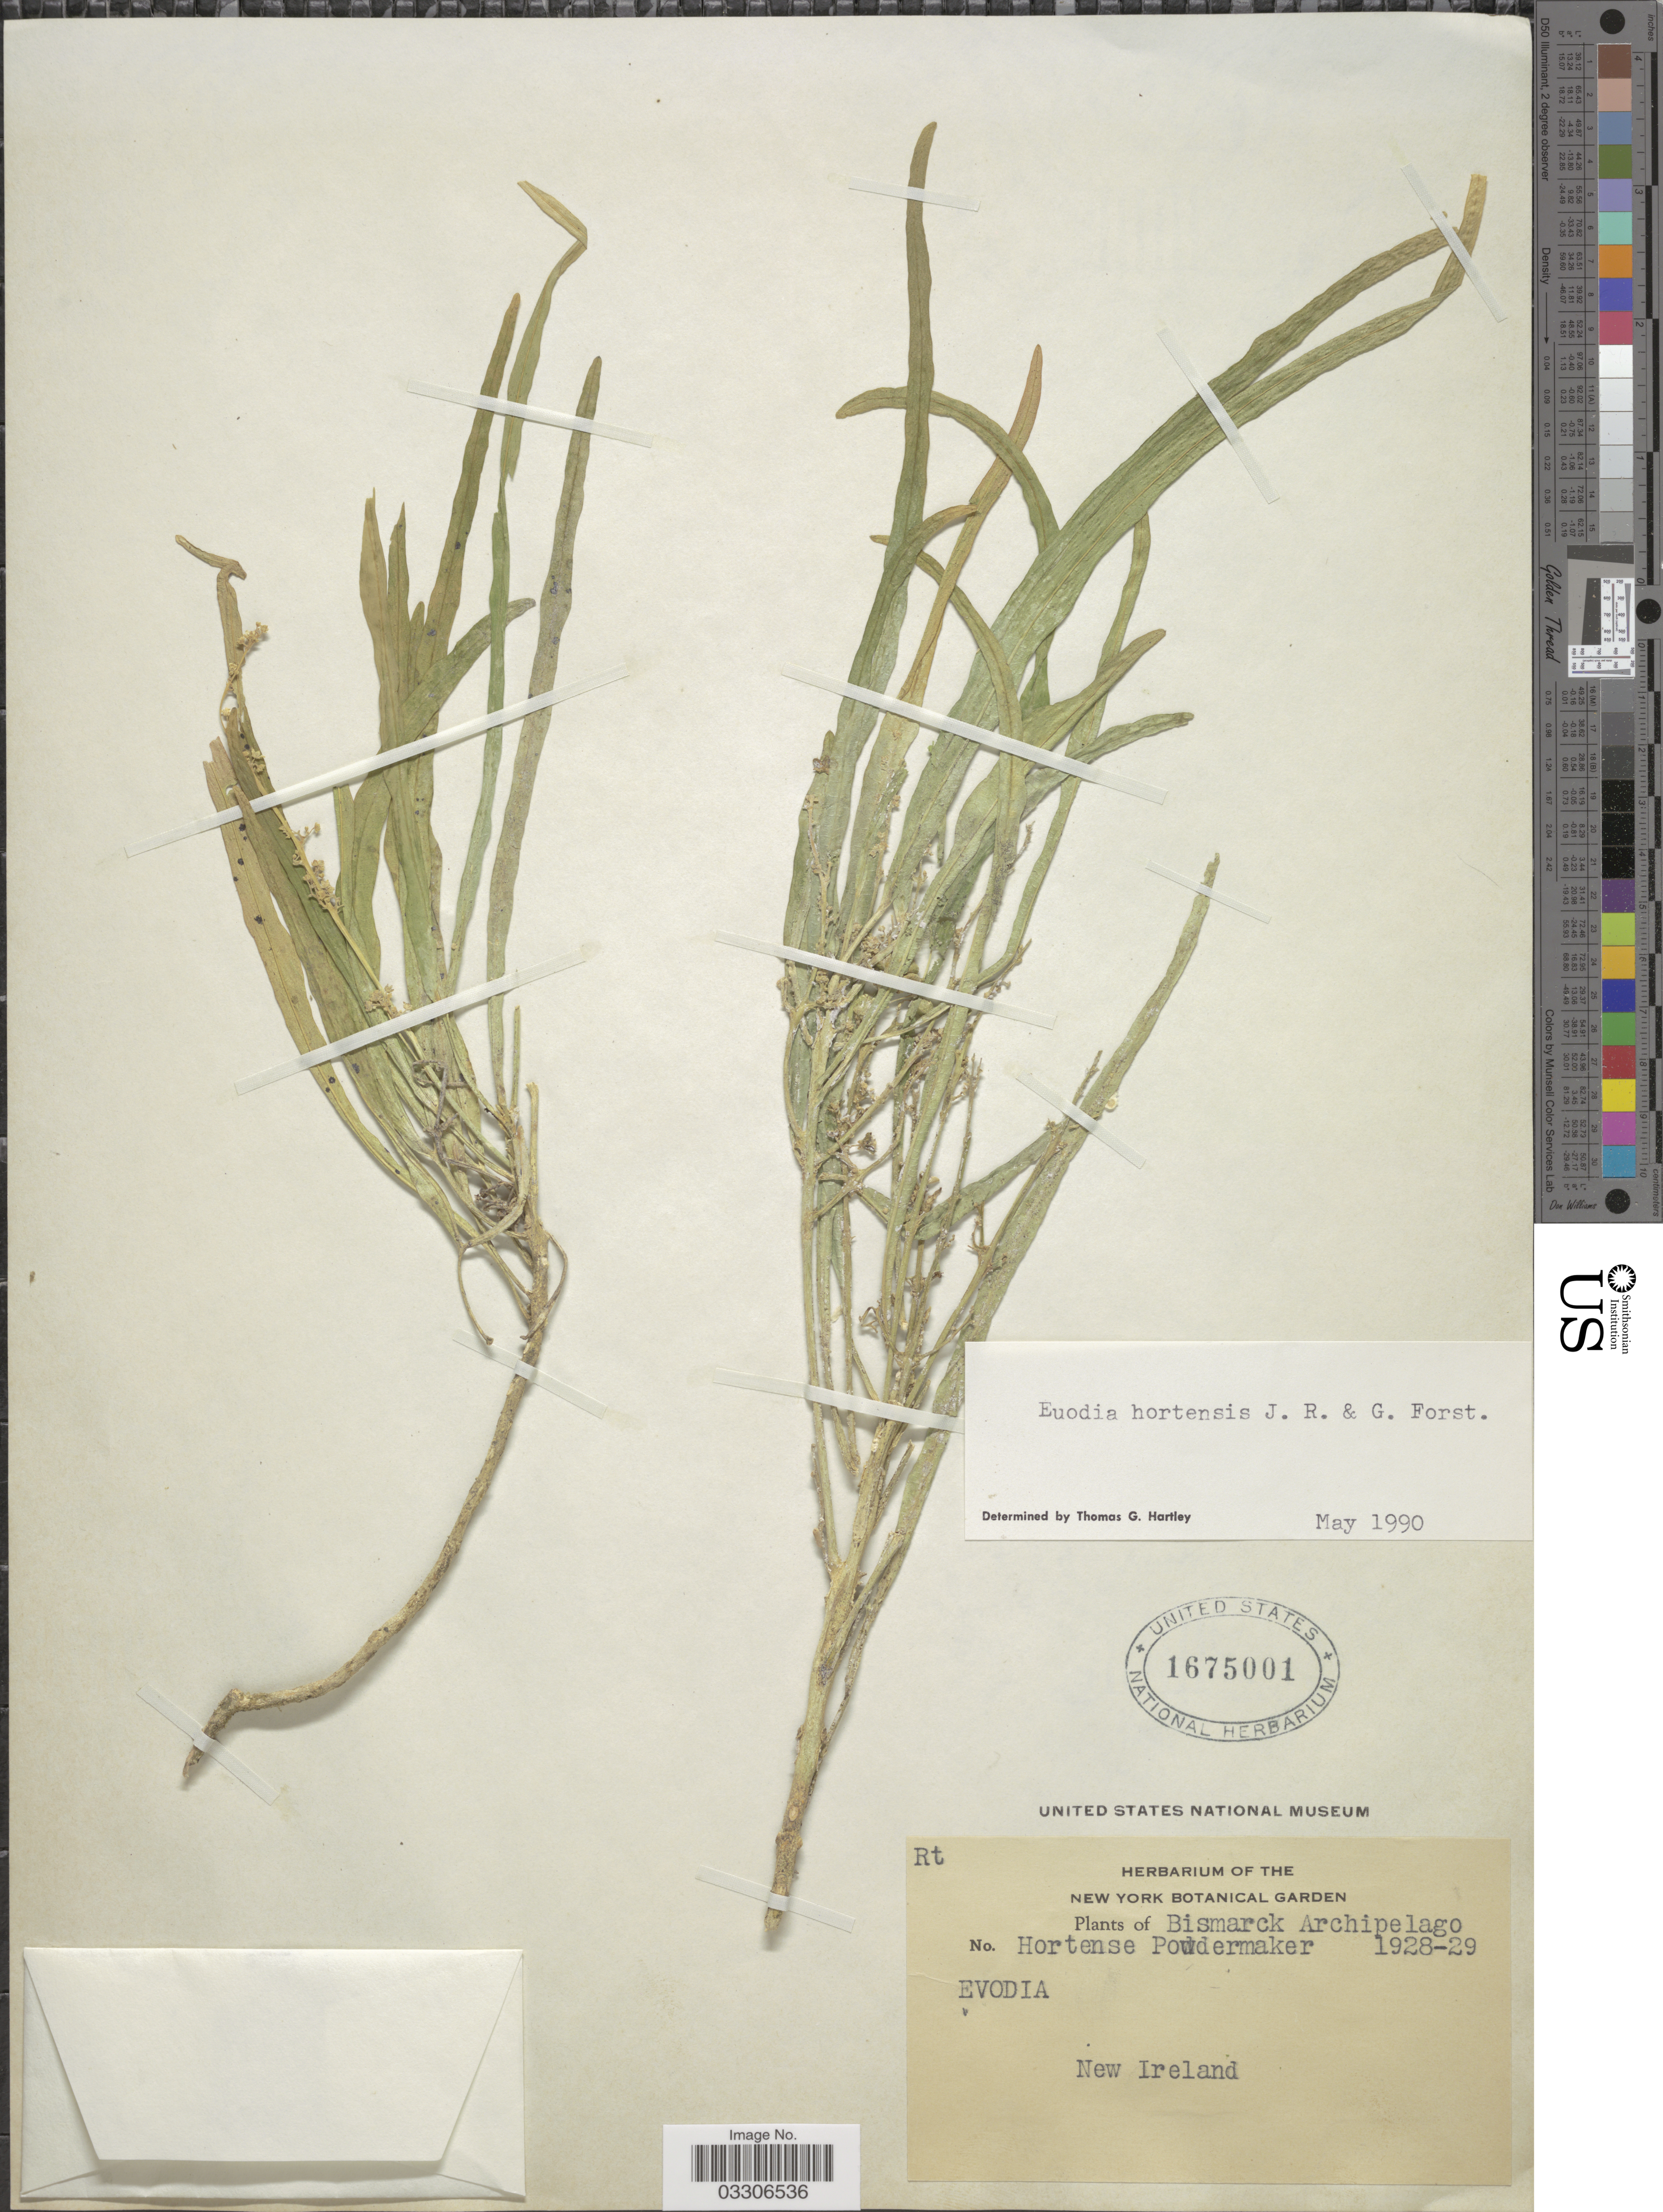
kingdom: Plantae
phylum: Tracheophyta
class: Magnoliopsida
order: Sapindales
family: Rutaceae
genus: Euodia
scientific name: Euodia hortensis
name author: J.R. Forst. & G. Forst.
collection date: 1928/1929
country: Papua New Guinea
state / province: New Ireland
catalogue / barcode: US 1675001